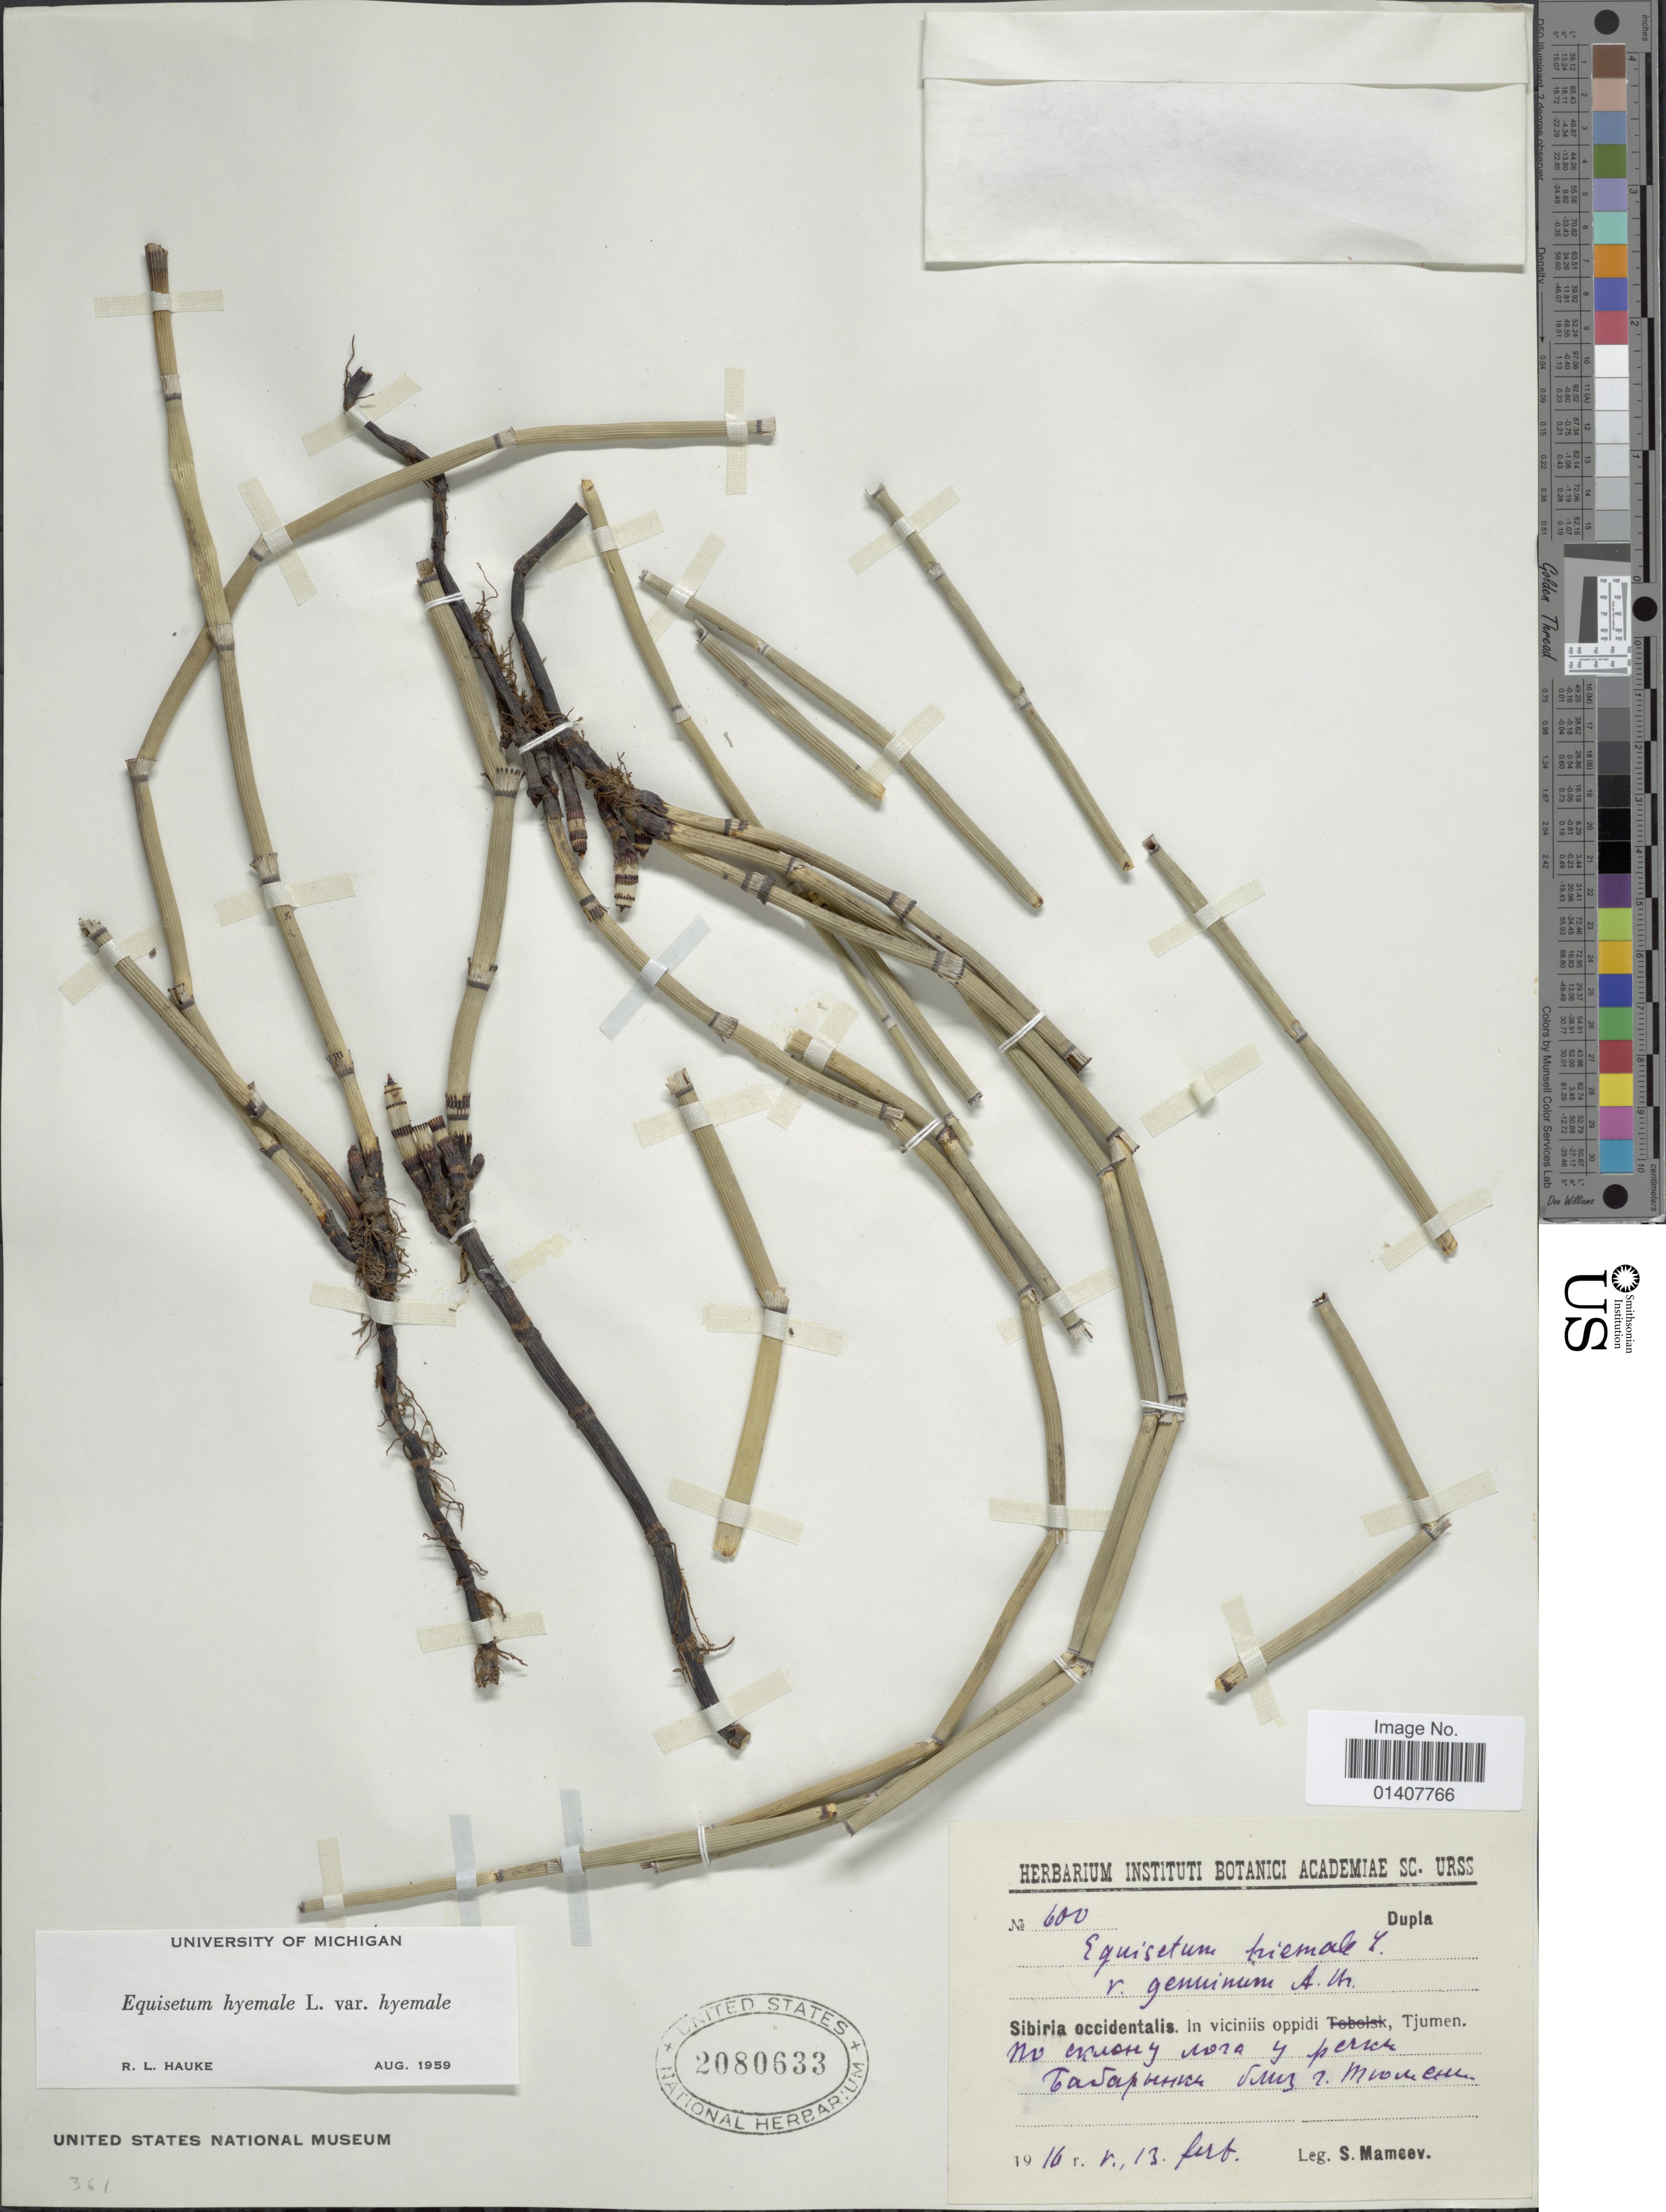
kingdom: Plantae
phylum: Tracheophyta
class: Polypodiopsida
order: Equisetales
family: Equisetaceae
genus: Equisetum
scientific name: Equisetum hyemale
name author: L.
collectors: S. Mameev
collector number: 600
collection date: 1916-05-13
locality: Sibiria occidentalis in viciniis oppidi, Tjumen, no [illegible text]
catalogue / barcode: US 2080633